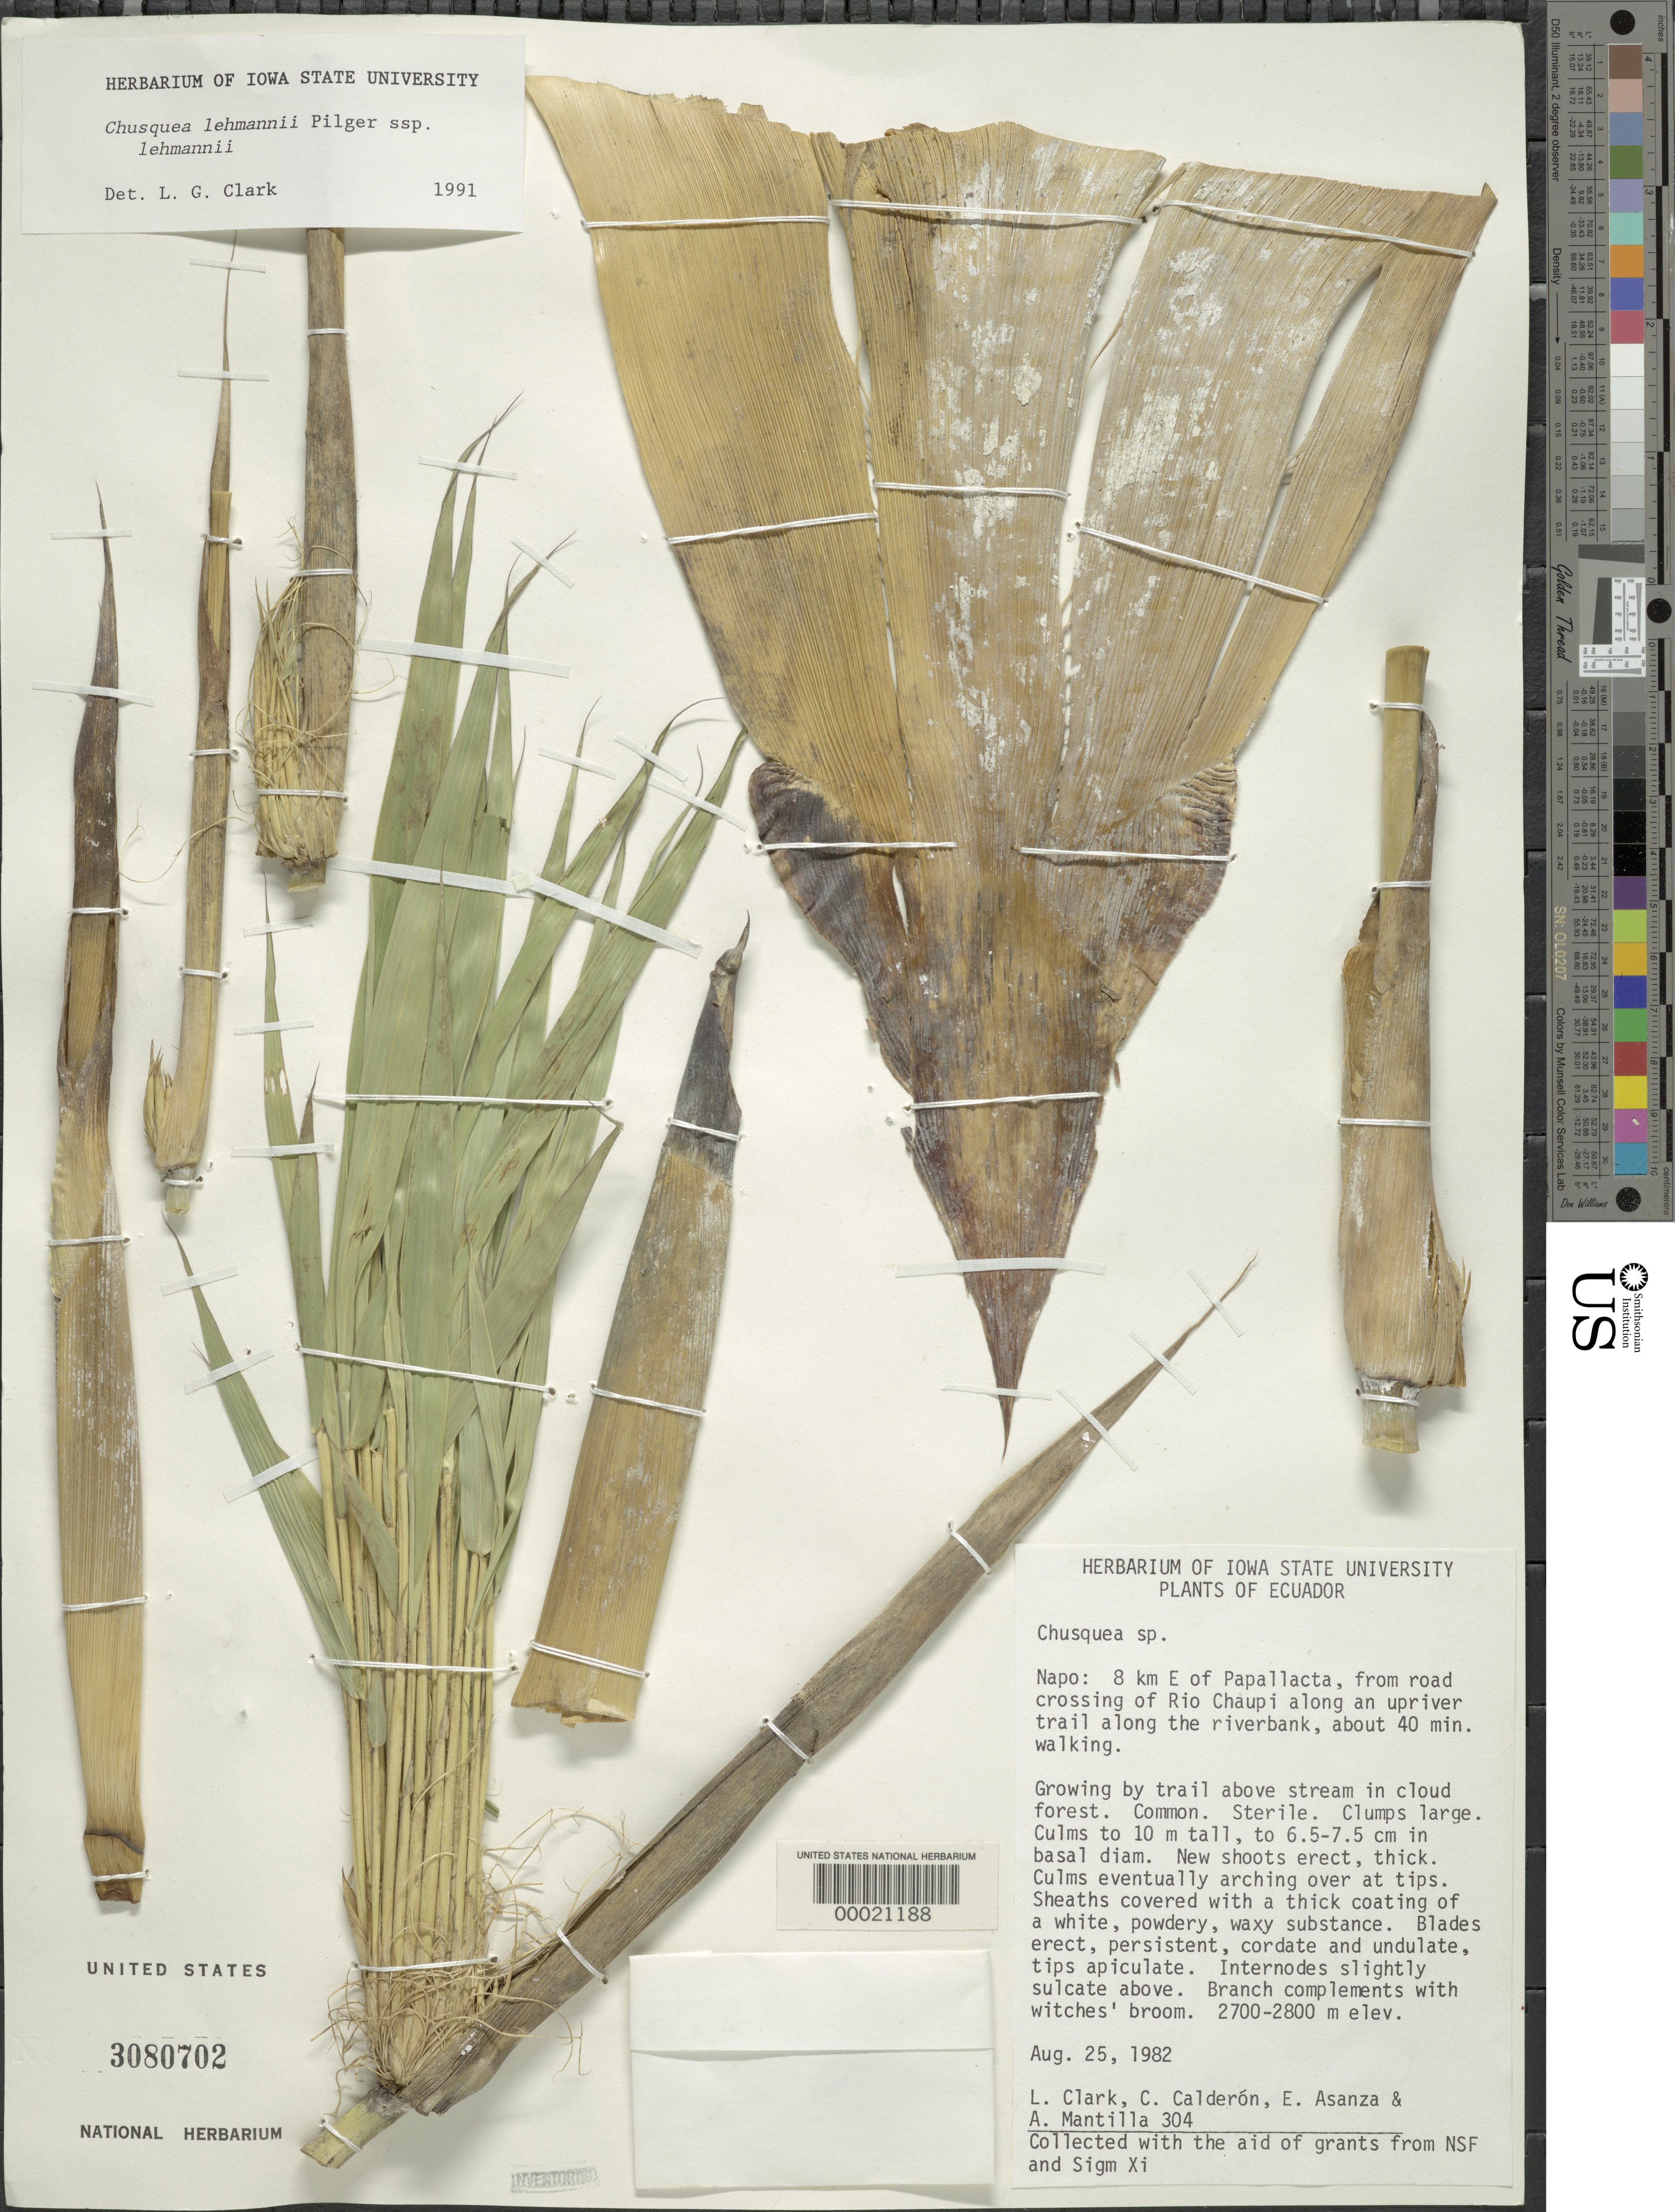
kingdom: Plantae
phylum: Tracheophyta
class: Liliopsida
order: Poales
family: Poaceae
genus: Chusquea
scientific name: Chusquea lehmannii subsp. lehmannii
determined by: Clark, Lynn G., (ISC), Iowa State University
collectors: L. G. Clark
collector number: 304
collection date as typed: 25 Aug 1982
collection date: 1982-08-25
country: Ecuador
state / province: Napo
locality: Papallacta 8 km. e., Rio chaupi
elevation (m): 2700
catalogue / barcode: US 3080702